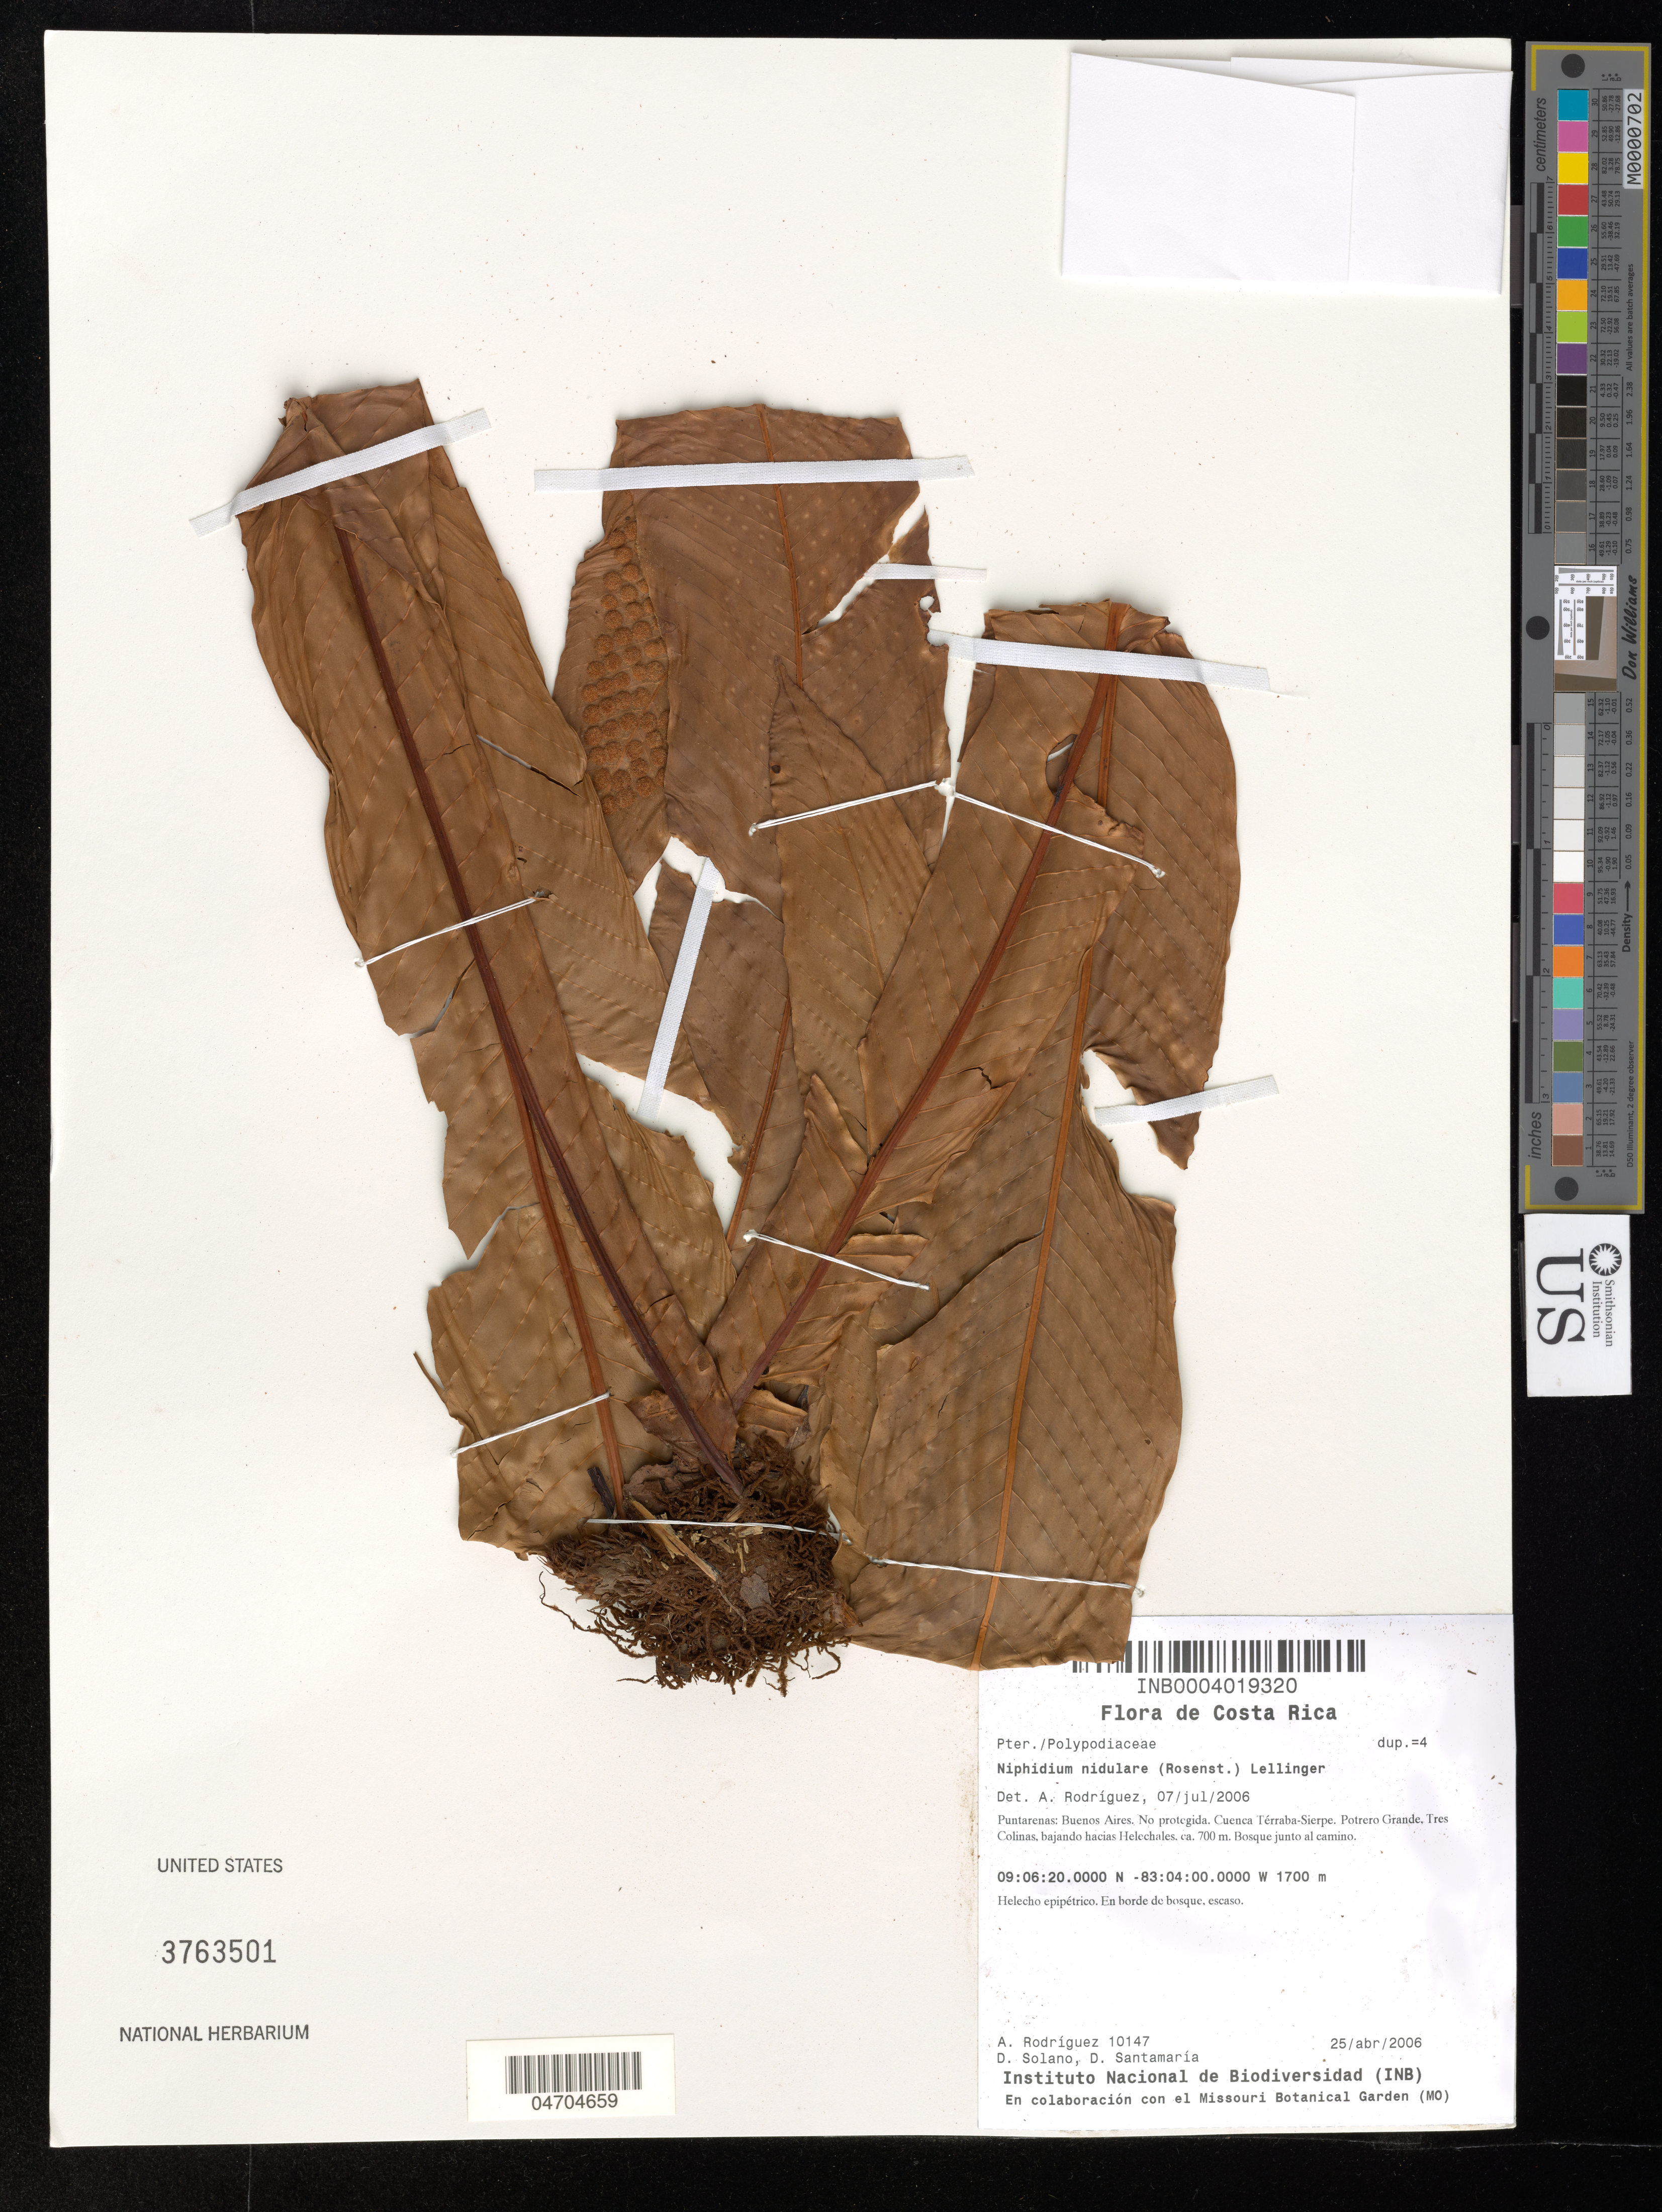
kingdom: Plantae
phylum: Tracheophyta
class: Polypodiopsida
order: Polypodiales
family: Polypodiaceae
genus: Niphidium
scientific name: Niphidium nidulare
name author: (Rosenst.) Lellinger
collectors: A. Rodríguez, D. Solano & D. Santamaria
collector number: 10147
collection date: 2006-04-25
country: Costa Rica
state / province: Puntarenas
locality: Buenos Aires. No protegida. Cuenca Térraba-Sierpe. Potrero Grande. Tres Colinas, bajando hacias Helechales, ca. 700 m. Bosque junto al camino.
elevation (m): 1700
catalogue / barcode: US 3763501